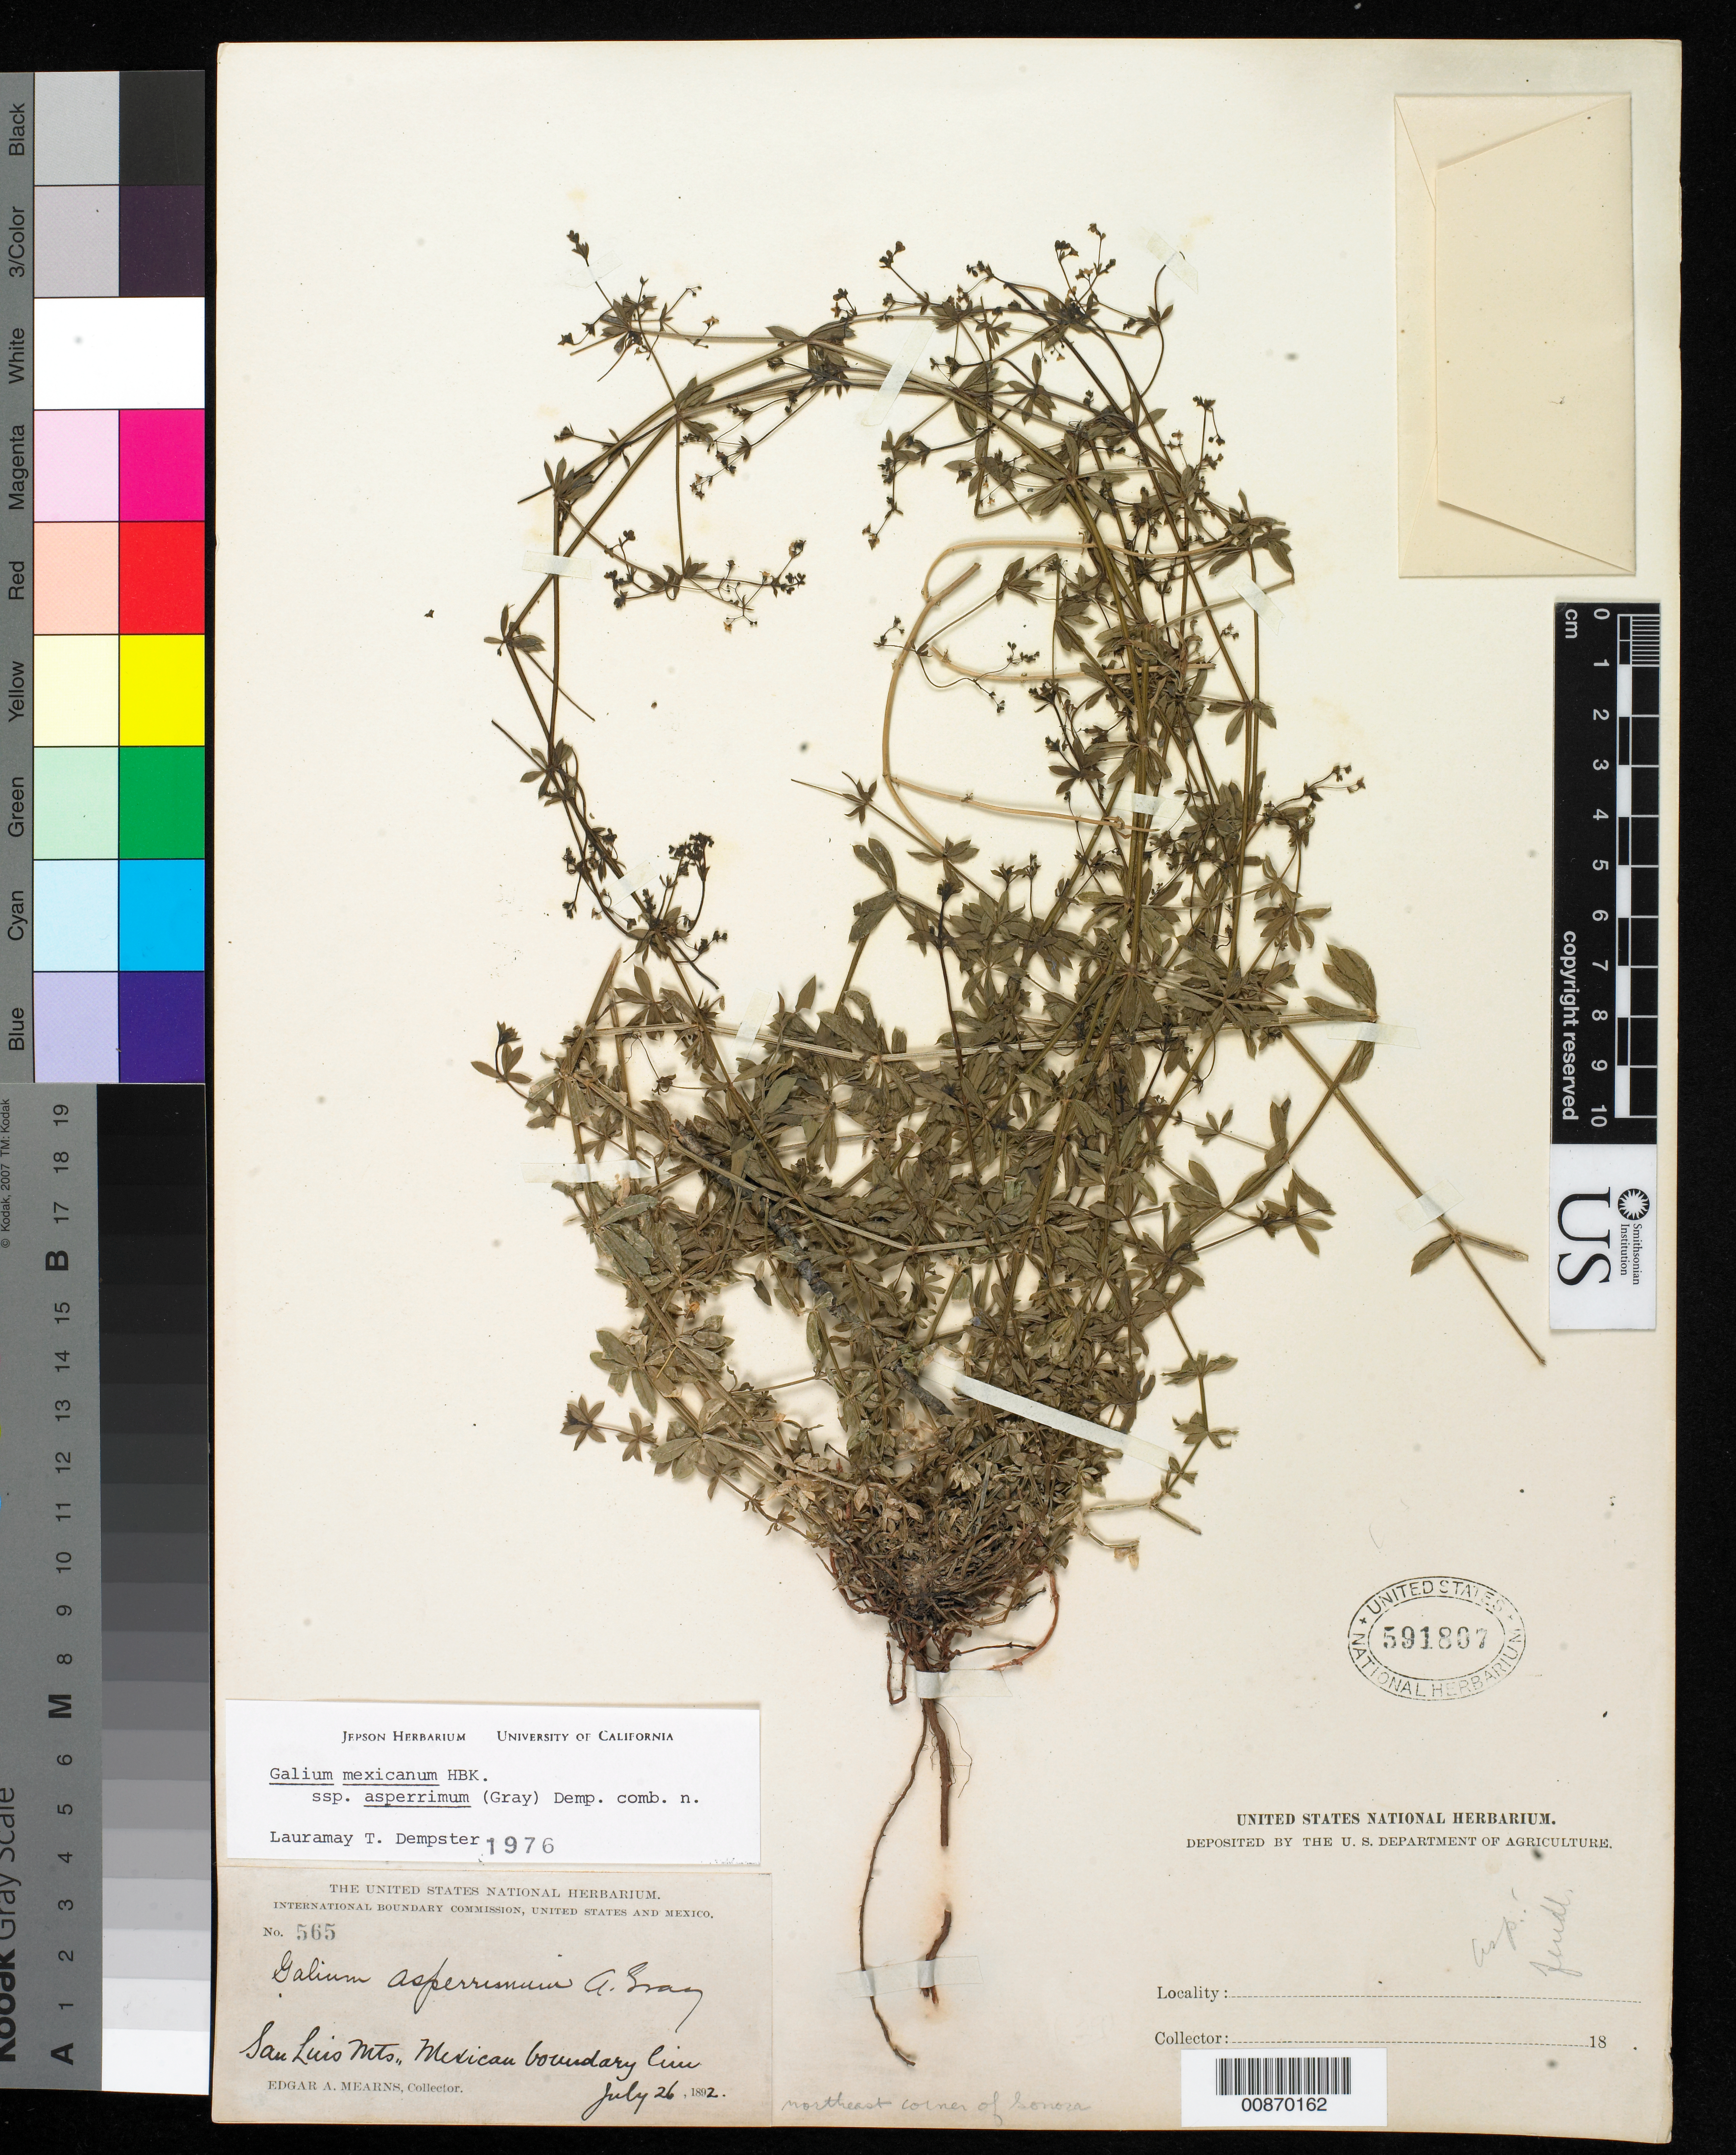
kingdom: Plantae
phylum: Tracheophyta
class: Magnoliopsida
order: Gentianales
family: Rubiaceae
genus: Galium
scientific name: Galium mexicanum subsp. asperrimum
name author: (A. Gray) Dempster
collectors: E. A. Mearns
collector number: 565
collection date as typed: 26 Jul 1892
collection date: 1892-07-26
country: Mexico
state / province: Sonora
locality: San Luis Mts., northeast corner of Sonora. Mexican Boundary Line.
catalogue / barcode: US 591807